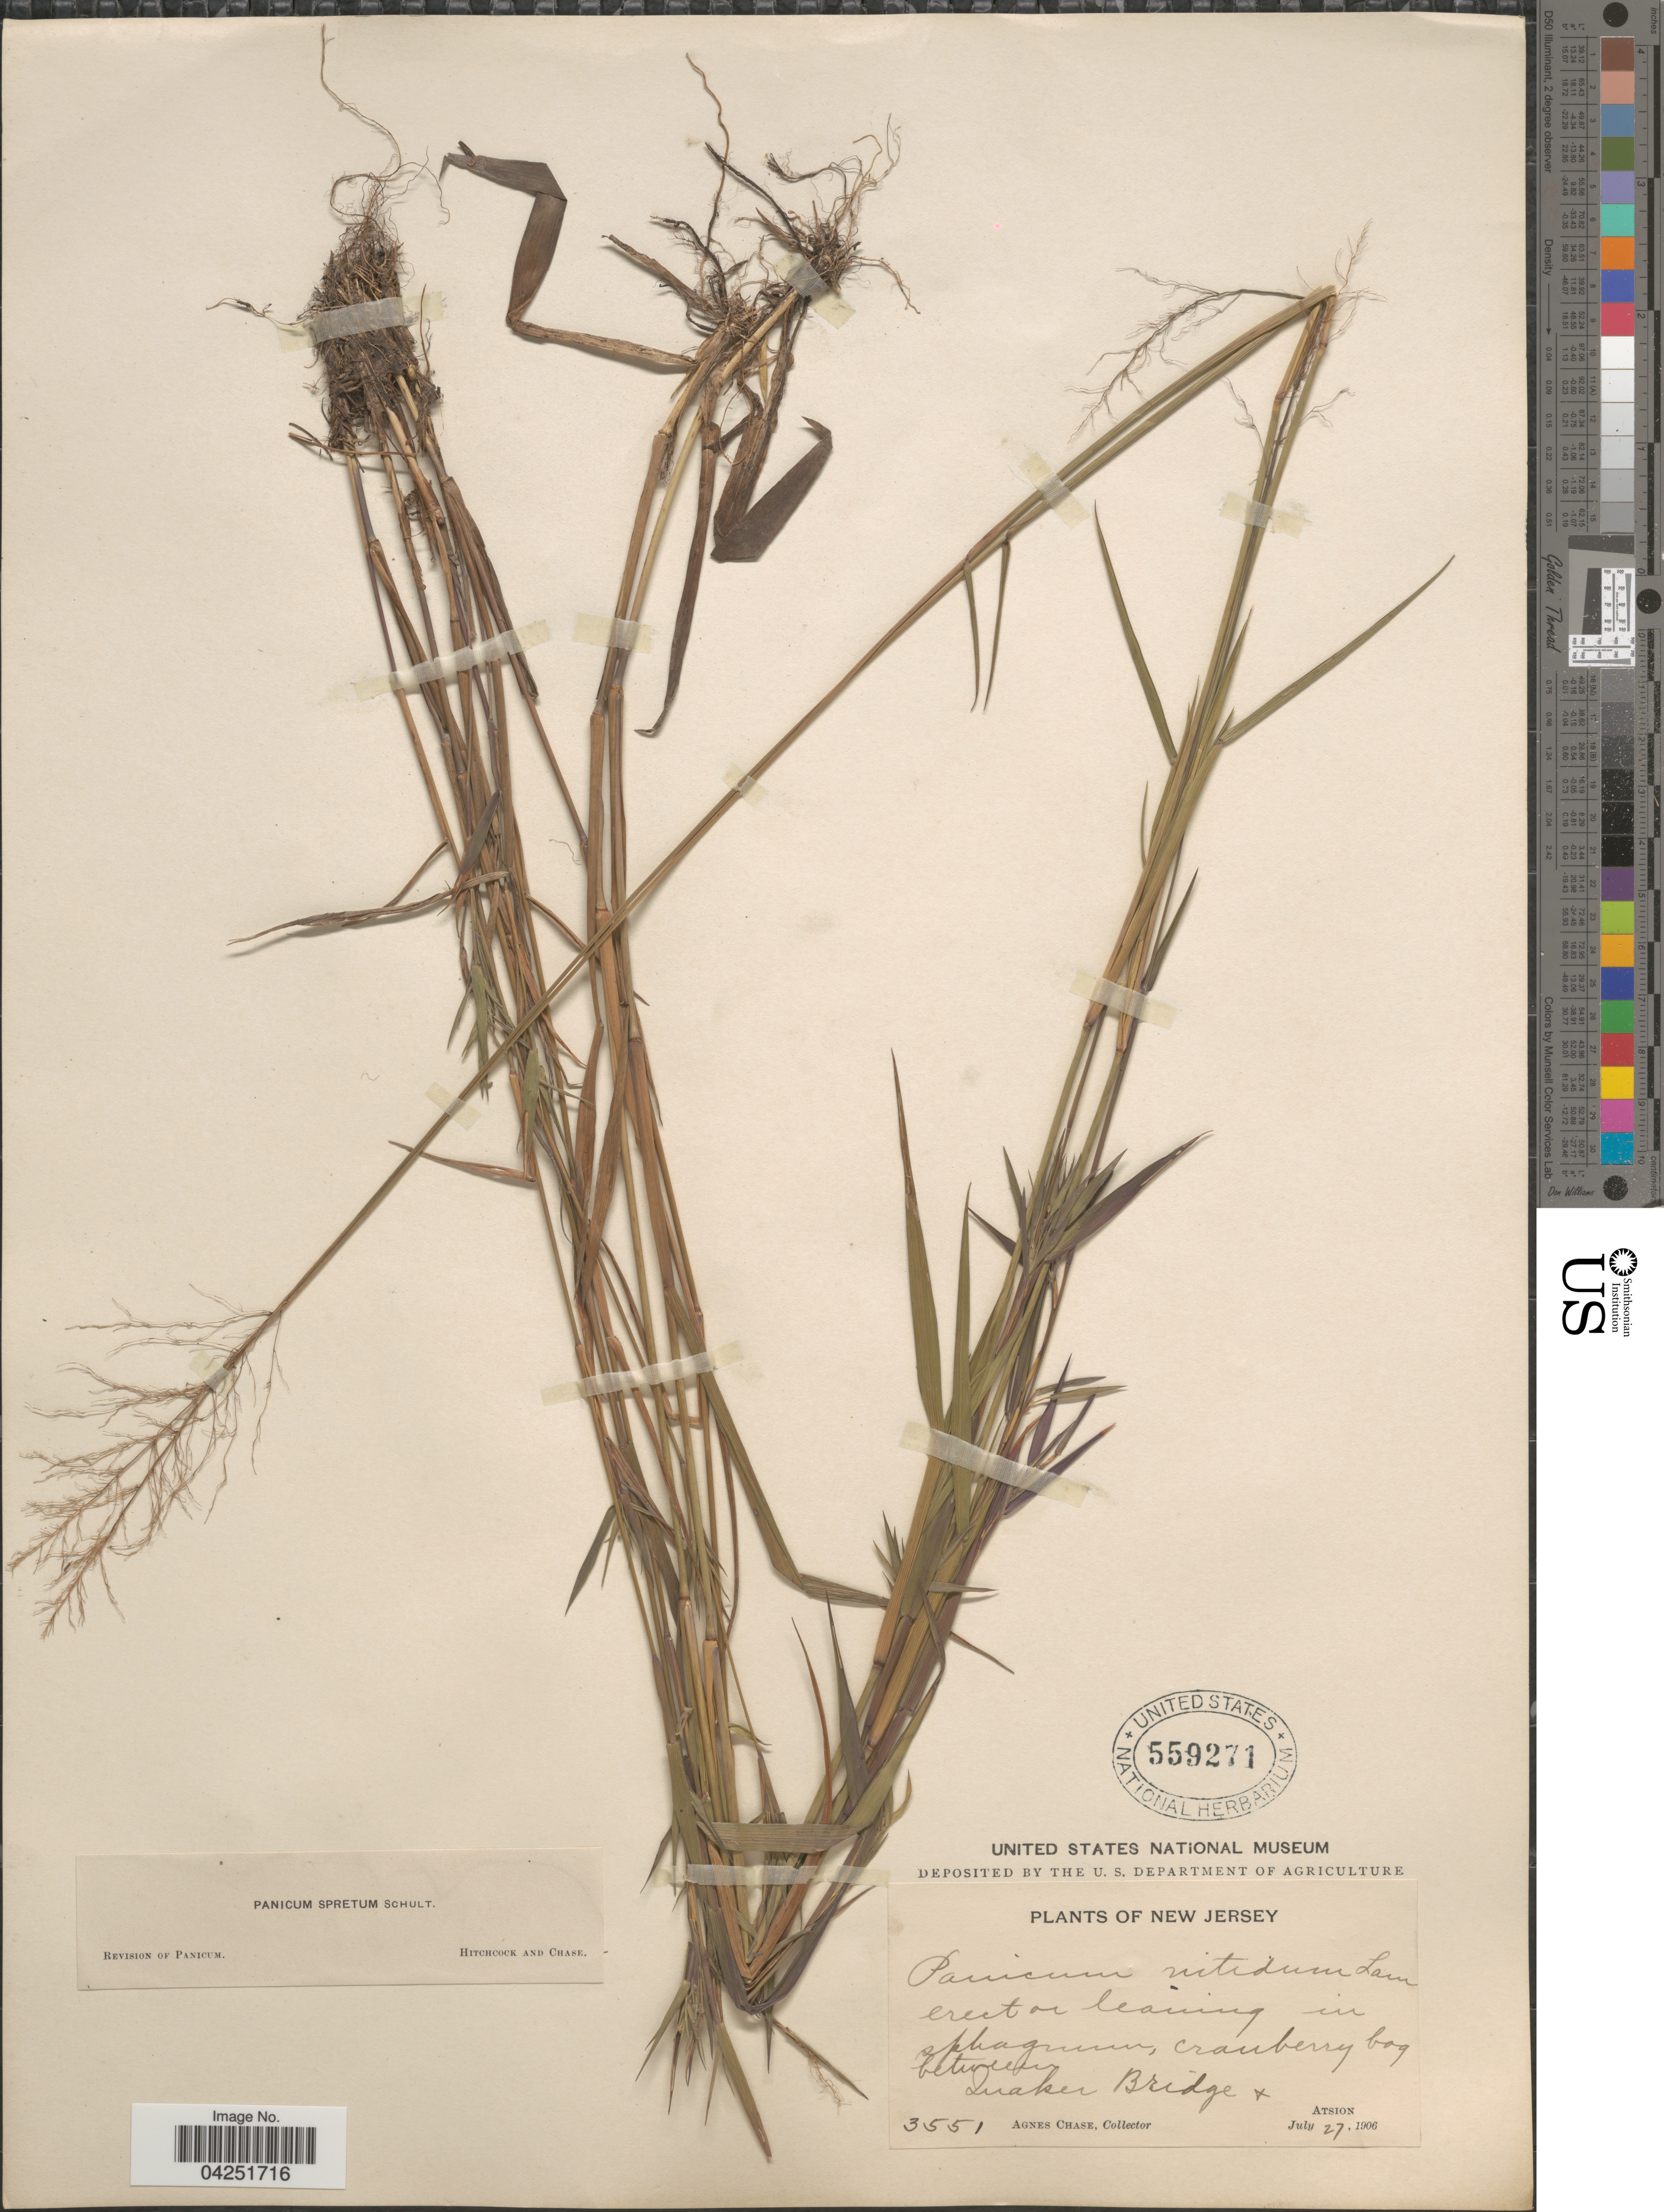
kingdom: Plantae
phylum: Tracheophyta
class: Liliopsida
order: Poales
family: Poaceae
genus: Dichanthelium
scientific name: Dichanthelium acuminatum var. densiflorum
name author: (Rand & Redfield) Gould & C.A. Clark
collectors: A. Chase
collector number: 3551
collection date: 1906-07-27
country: United States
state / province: New Jersey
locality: Cranberry bog between Quaker Bridge & Atsion.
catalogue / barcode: US 559271